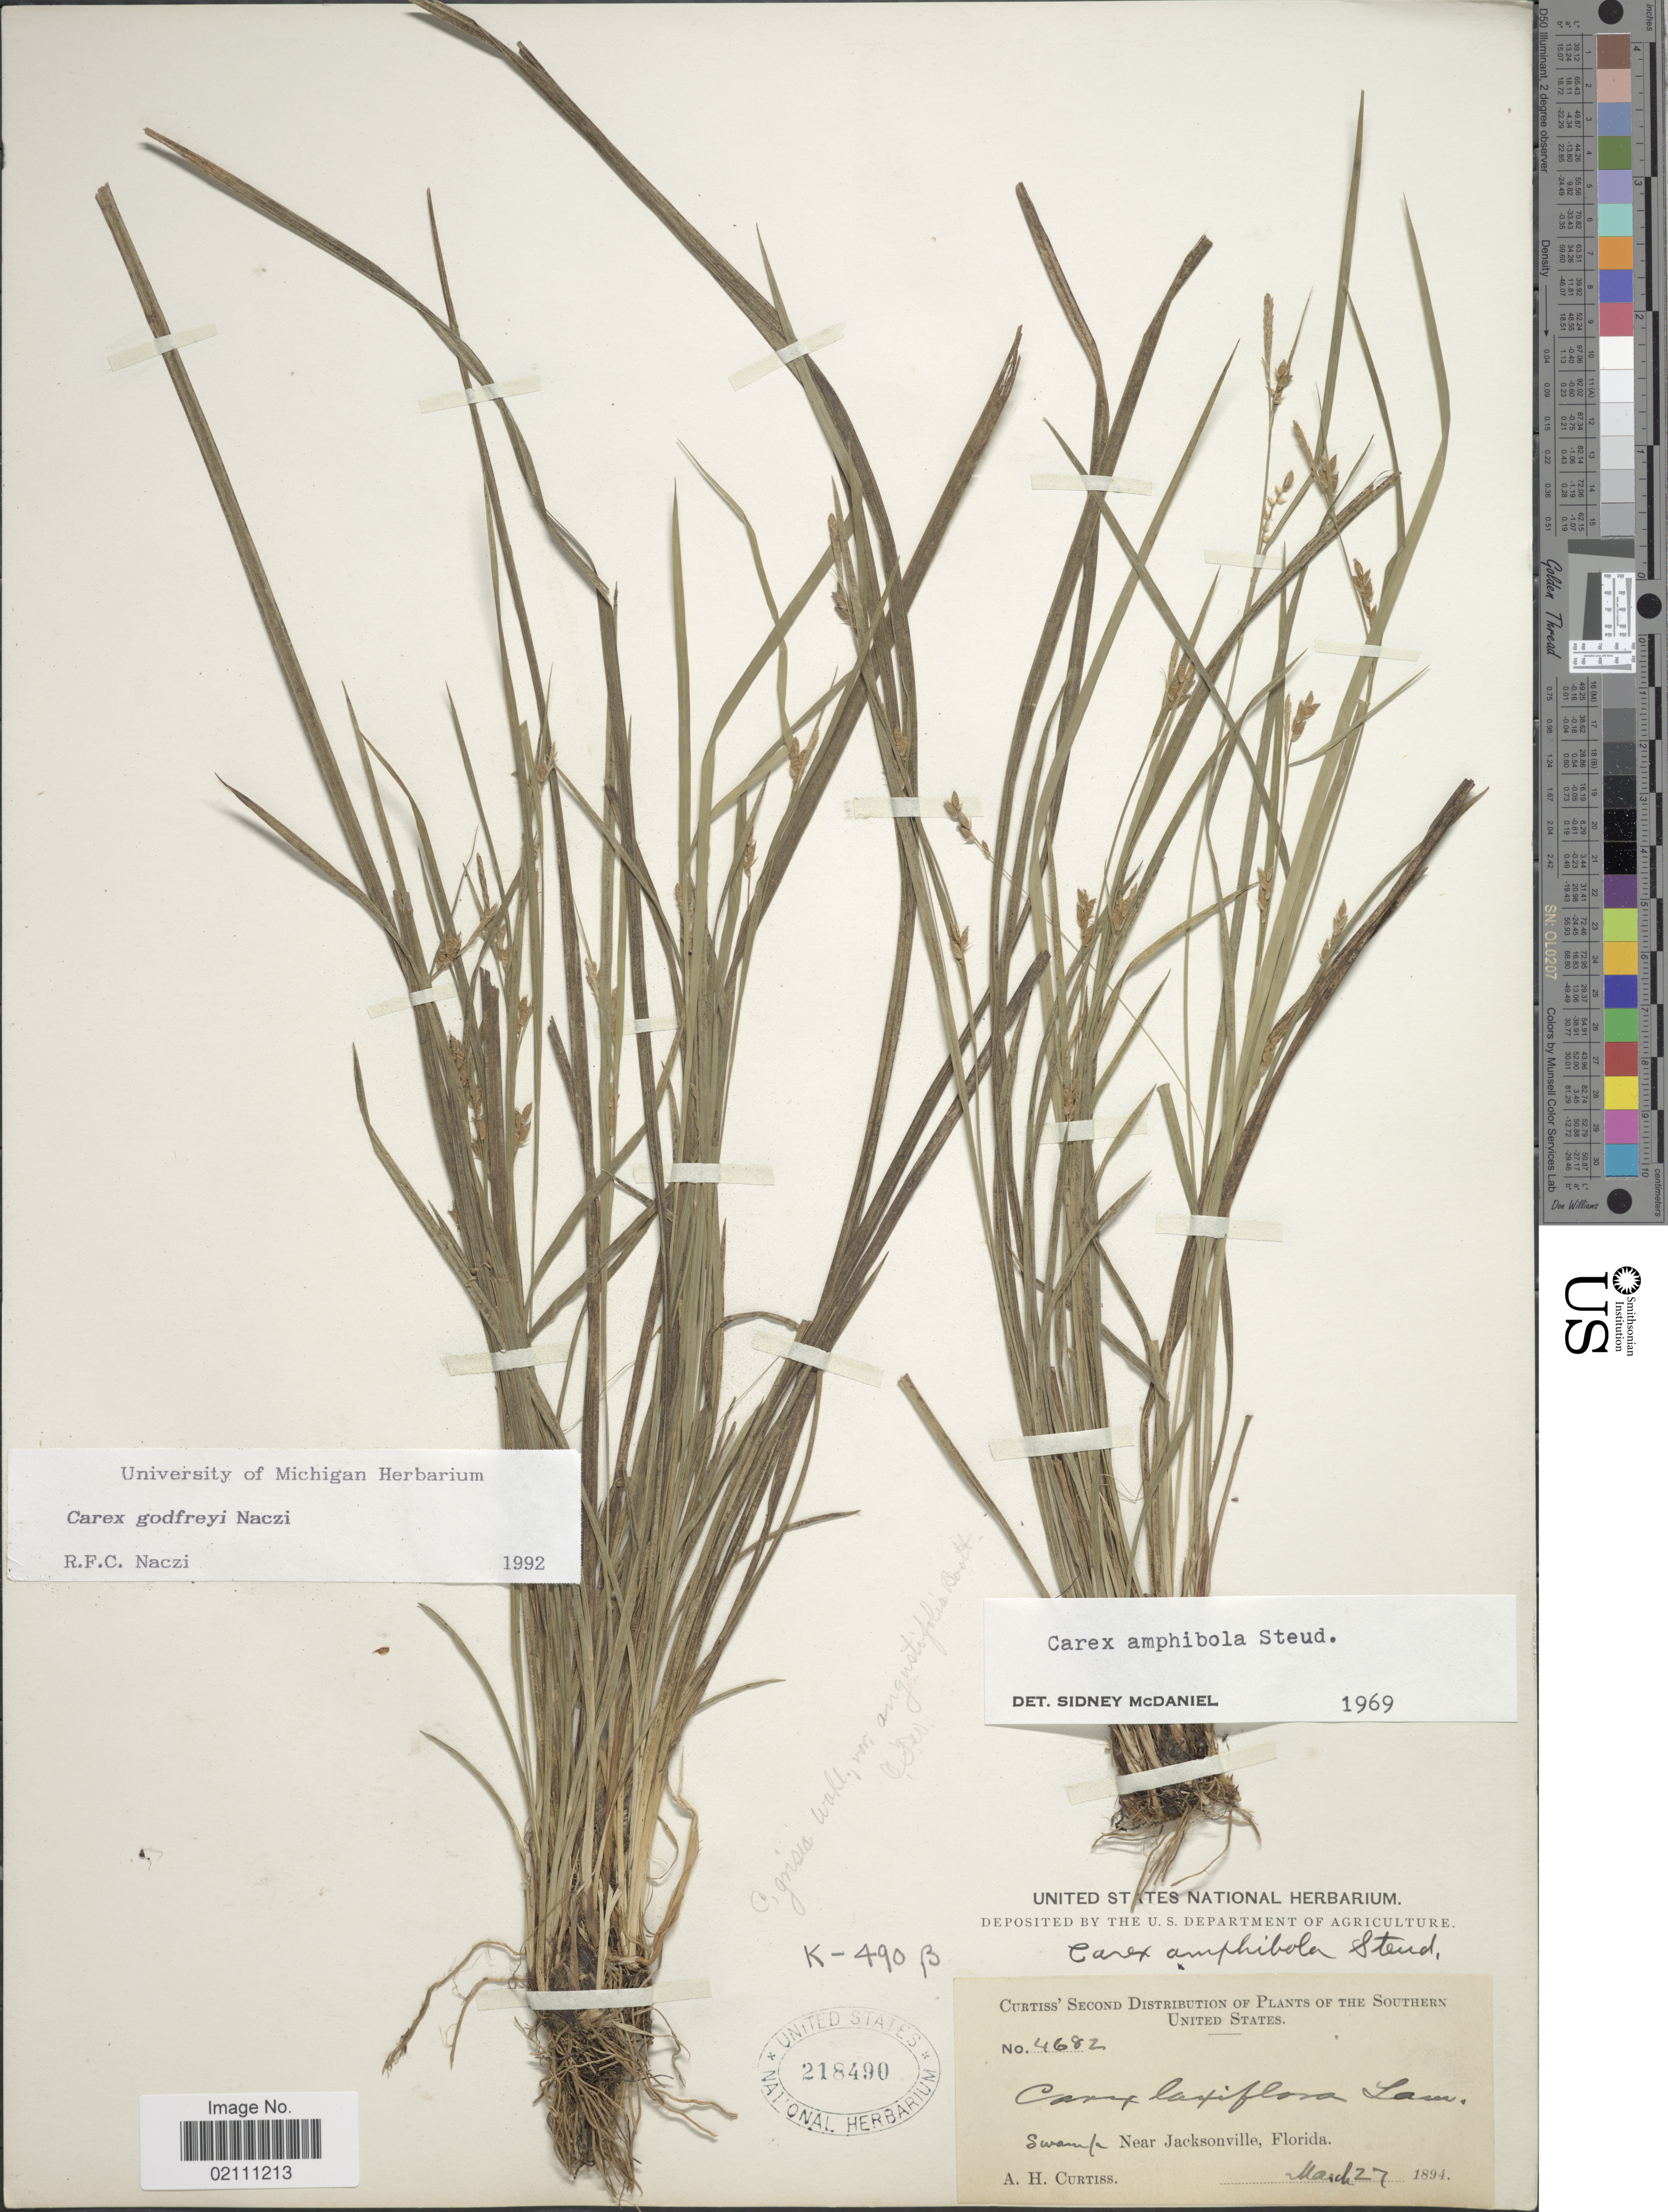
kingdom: Plantae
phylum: Tracheophyta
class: Liliopsida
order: Poales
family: Cyperaceae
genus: Carex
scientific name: Carex godfreyi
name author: Naczi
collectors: A. H. Curtiss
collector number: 4682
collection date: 1894-03-27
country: United States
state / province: Florida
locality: Swamps, near Jacksonville, Florida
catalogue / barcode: US 218490